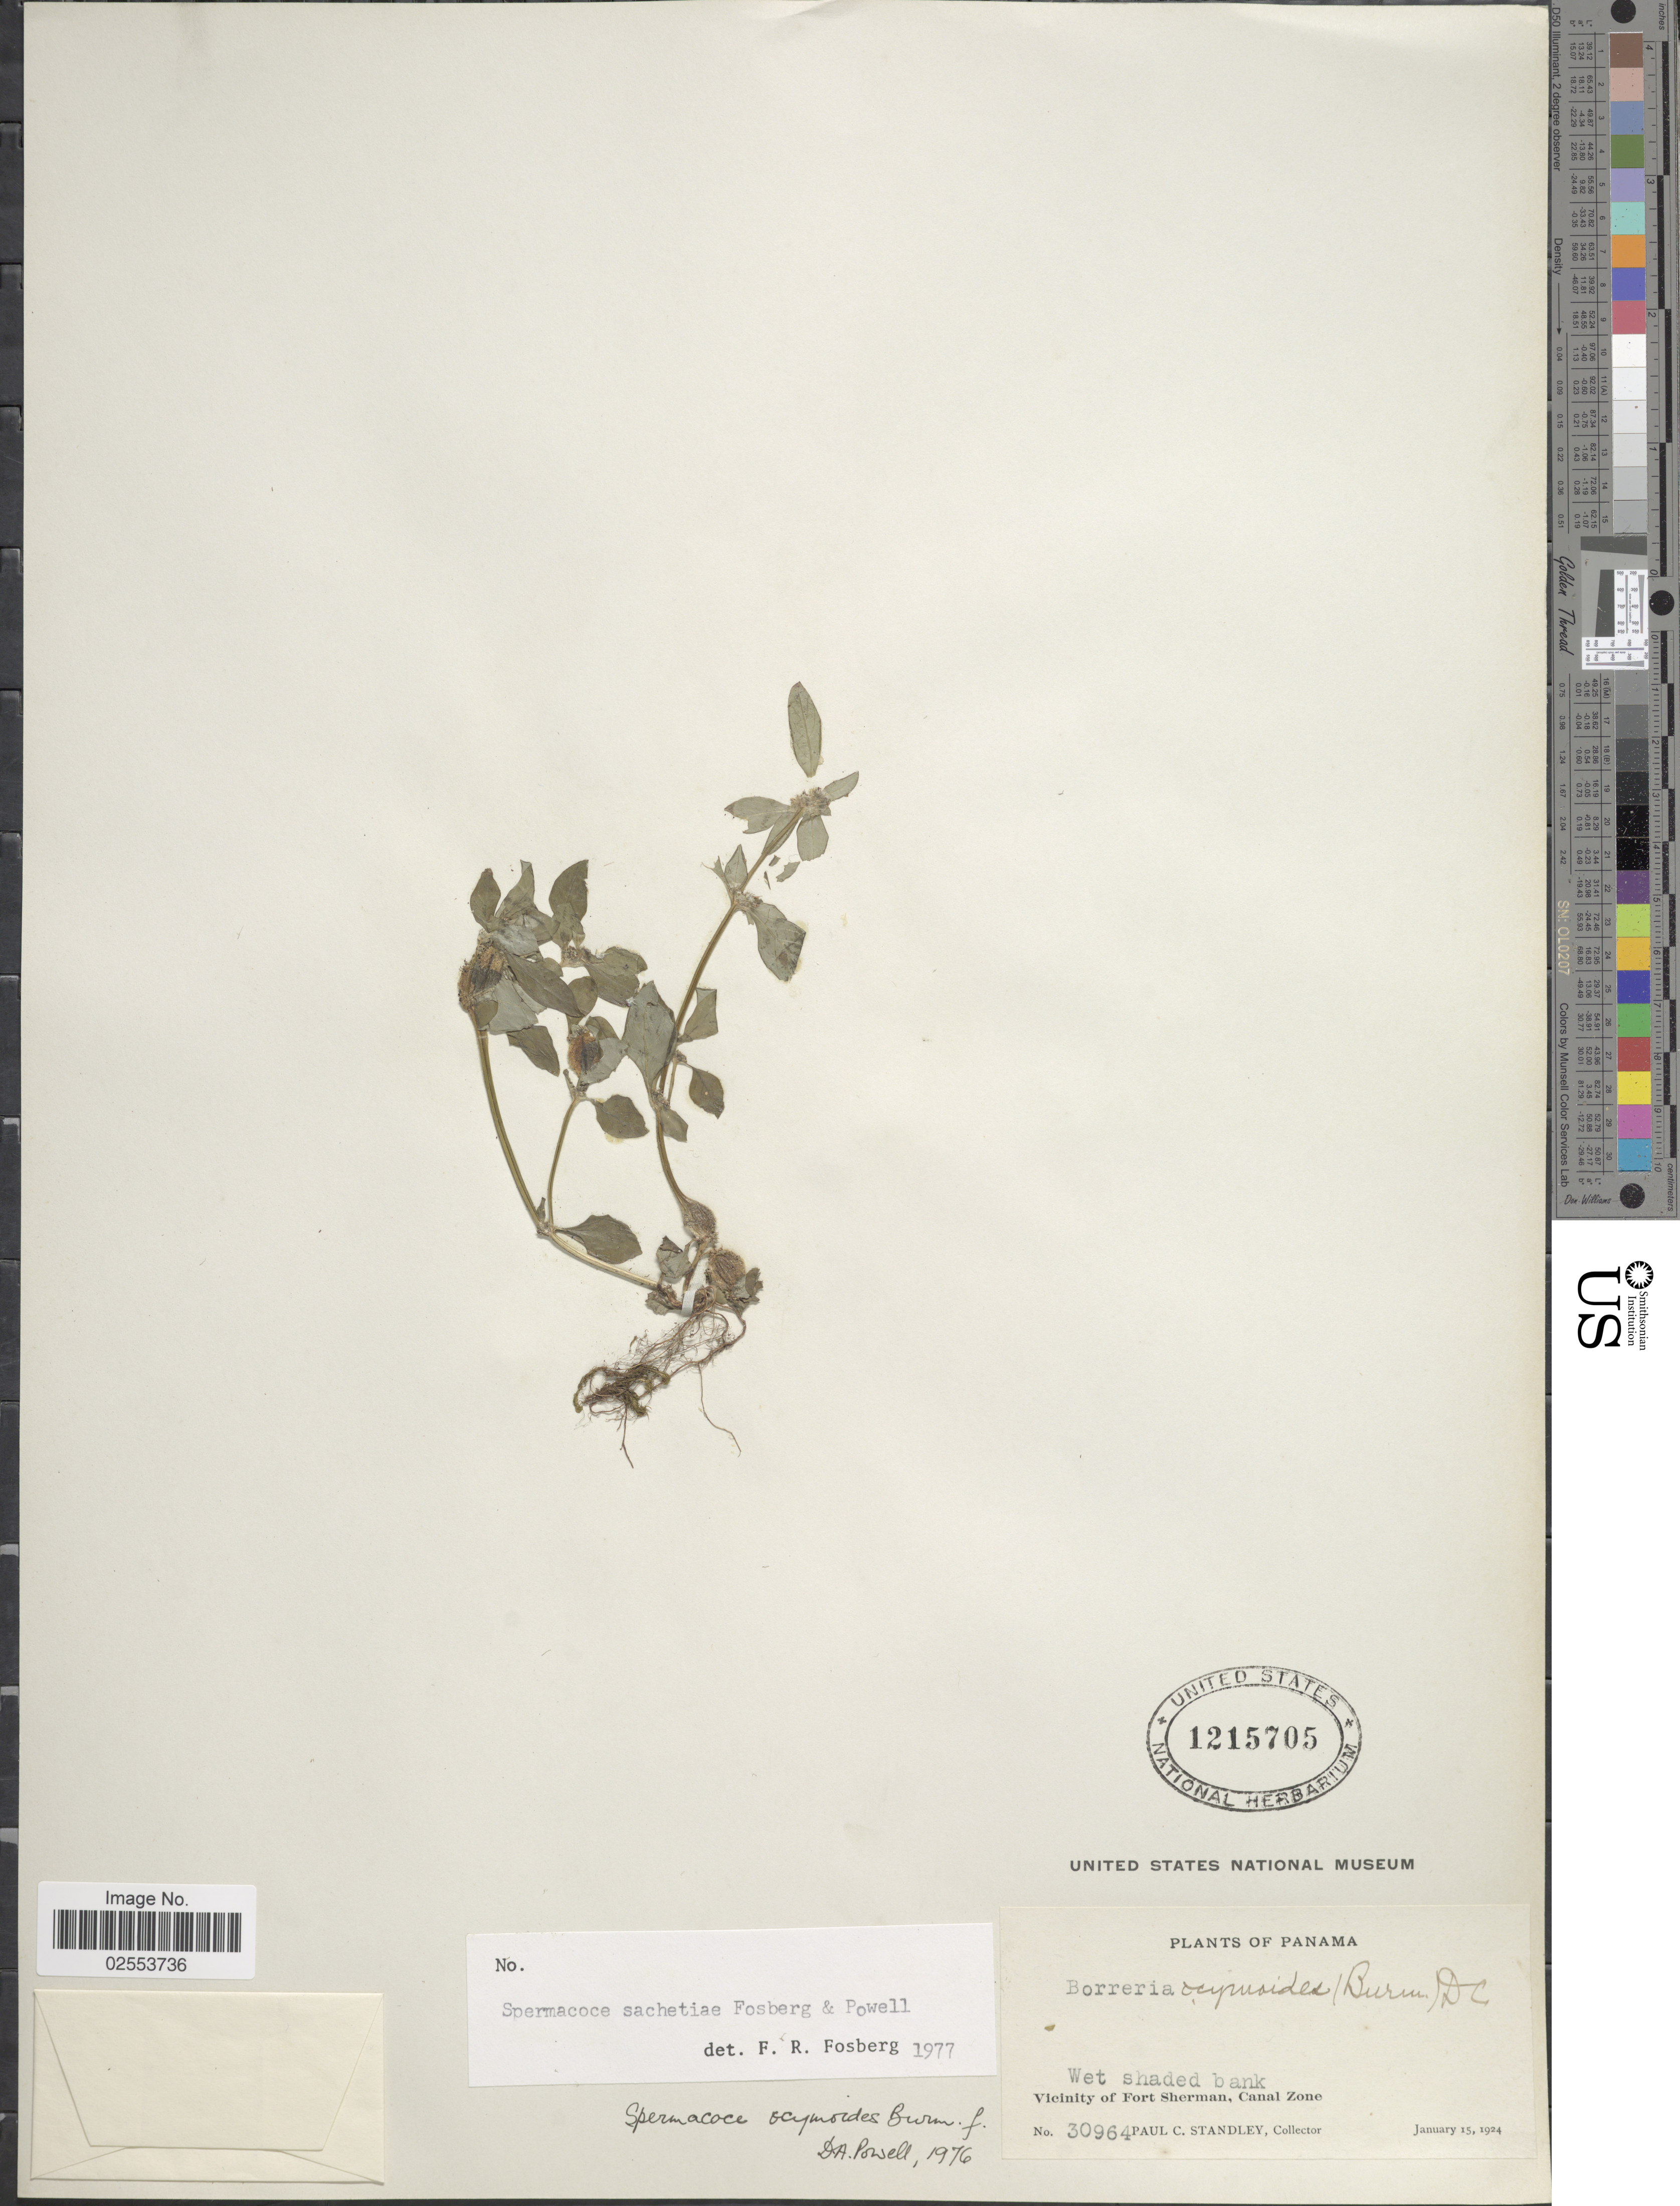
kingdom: Plantae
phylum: Tracheophyta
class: Magnoliopsida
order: Gentianales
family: Rubiaceae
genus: Spermacoce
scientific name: Spermacoce sachetiae Fosberg & D.A. Powell sp. nov. ined.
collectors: P. C. Standley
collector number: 30964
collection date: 1924-01-15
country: Panama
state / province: Colón / Panamá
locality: Wet shaded bank, Vicinity of Fort Sherman, Canal Zone.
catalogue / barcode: US 1215705